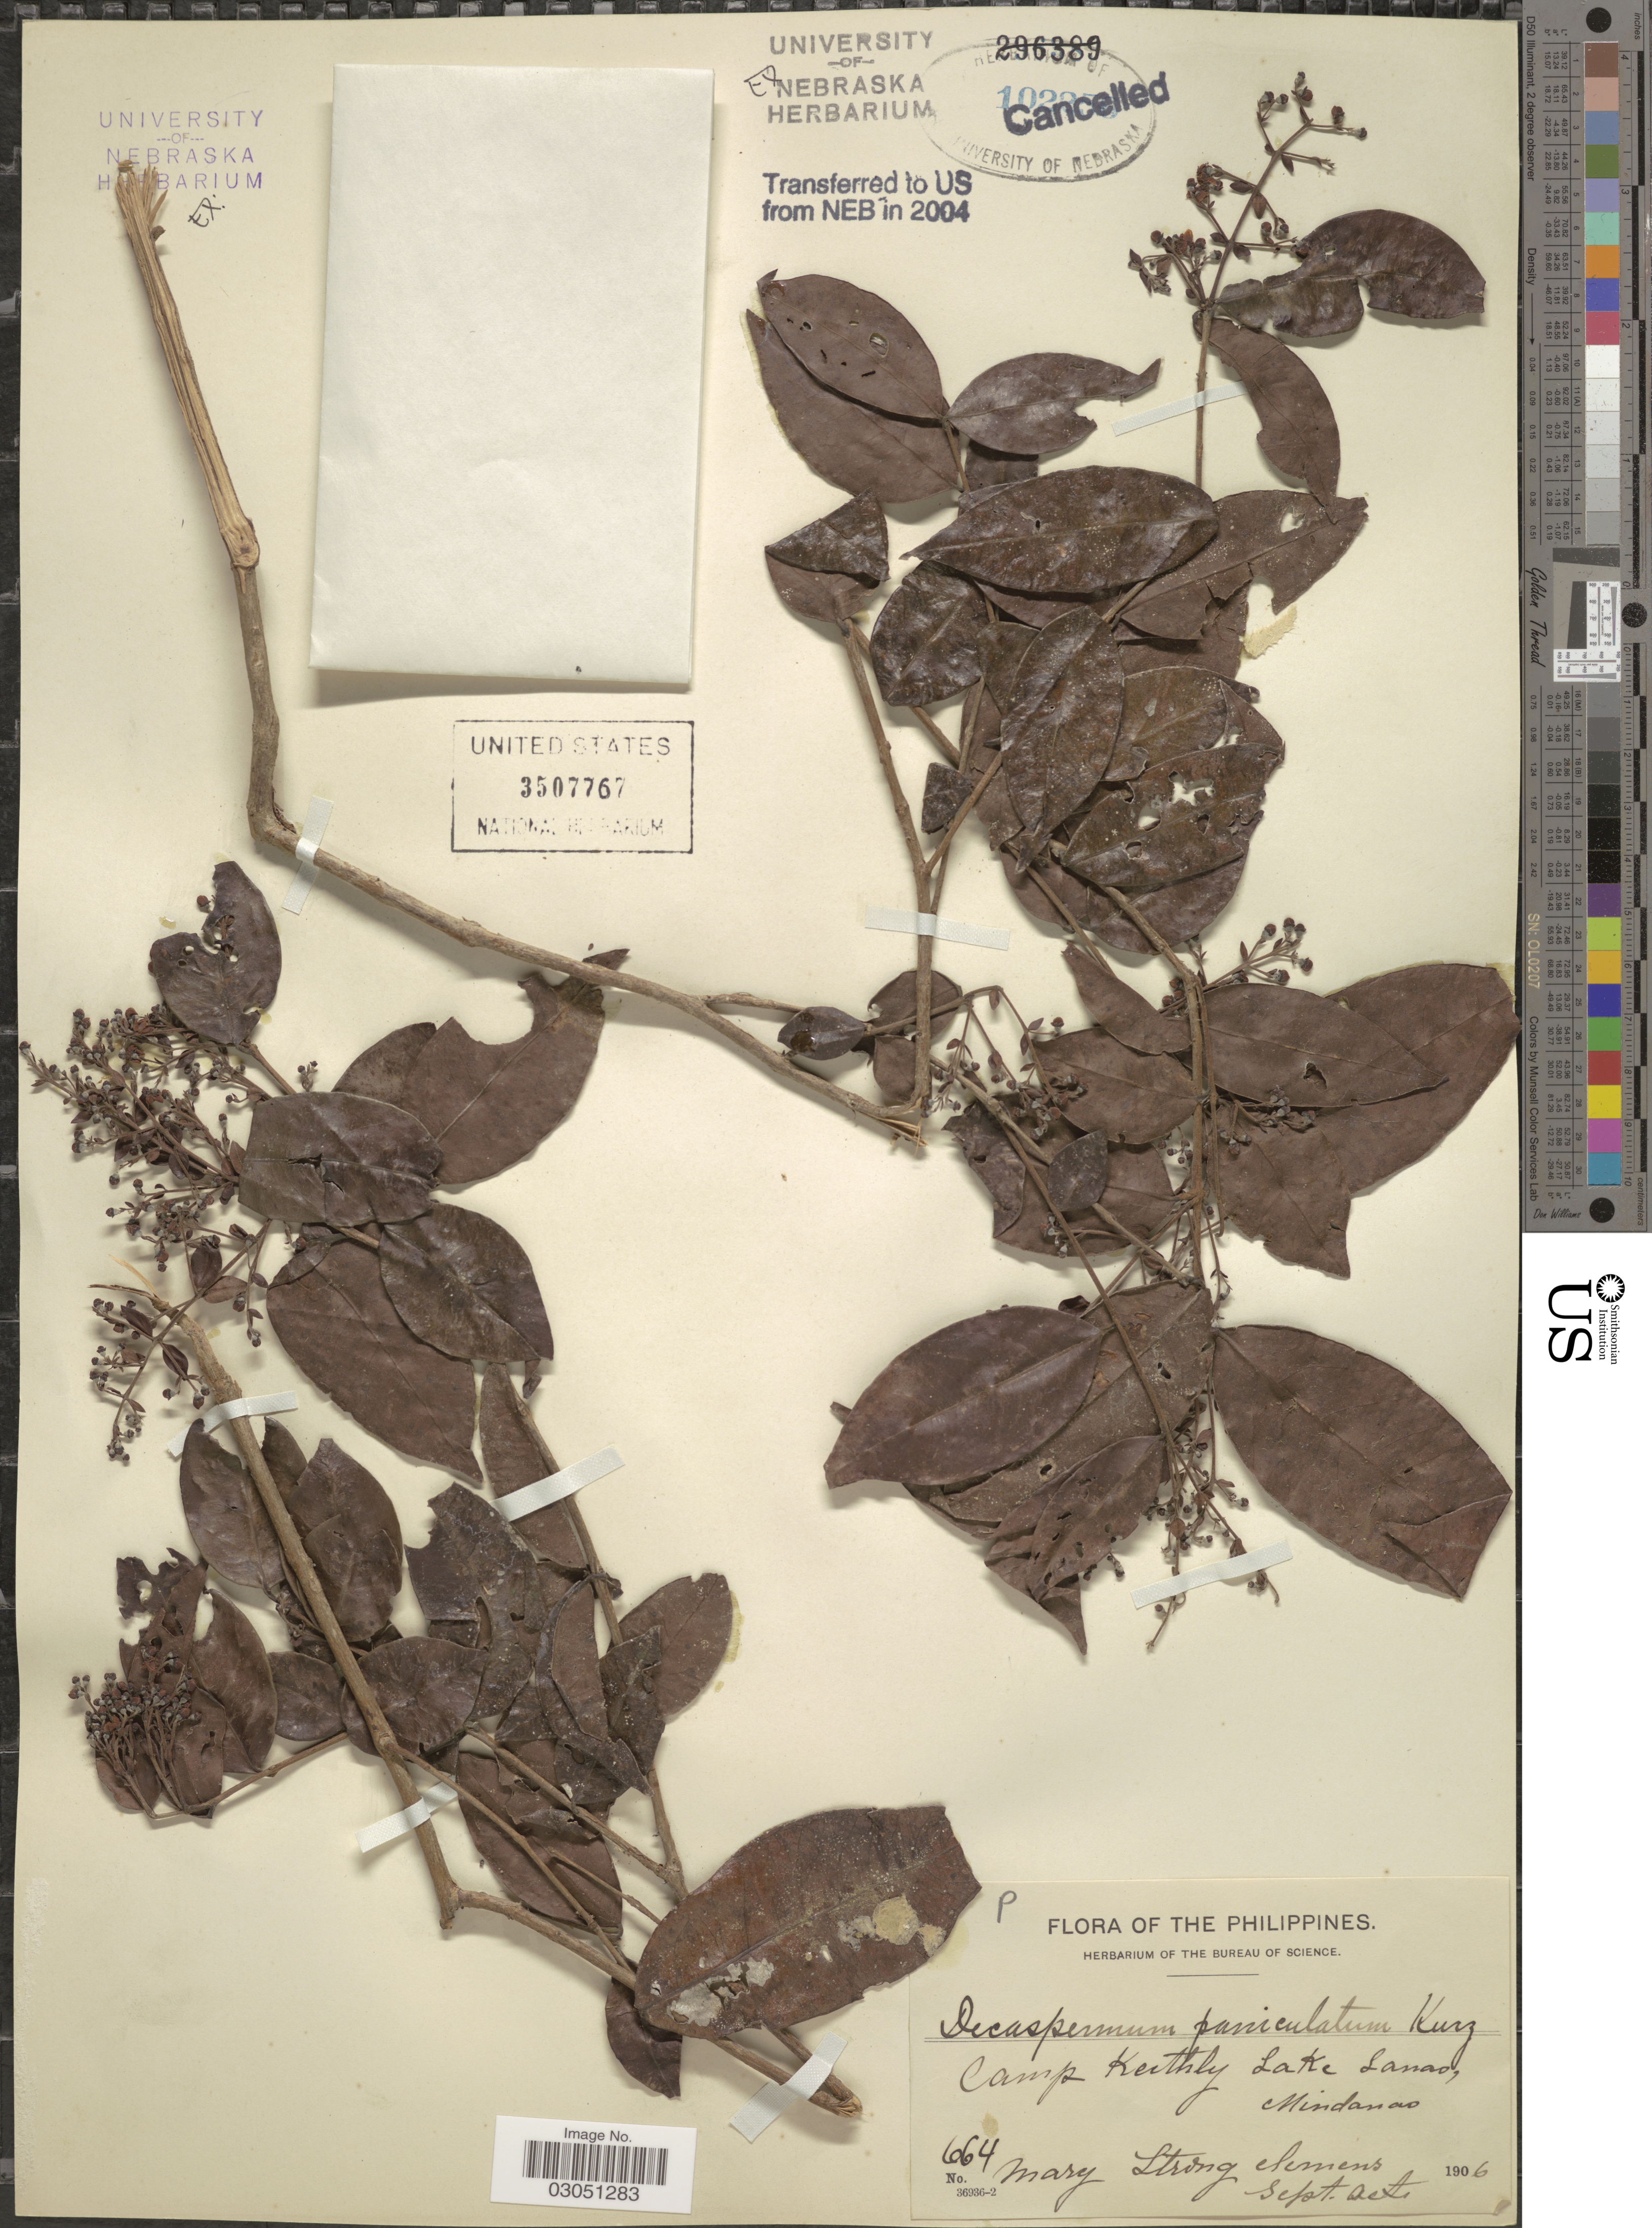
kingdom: Plantae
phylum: Tracheophyta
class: Magnoliopsida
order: Myrtales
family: Myrtaceae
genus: Decaspermum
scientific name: Decaspermum fruticosum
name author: J.R. Forst. & G. Forst.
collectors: M. S. Clemens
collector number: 664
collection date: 1906-09/1906-10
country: Philippines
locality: Camp Keithly, Lake Lanao, Mindanao.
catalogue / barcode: US 3507767